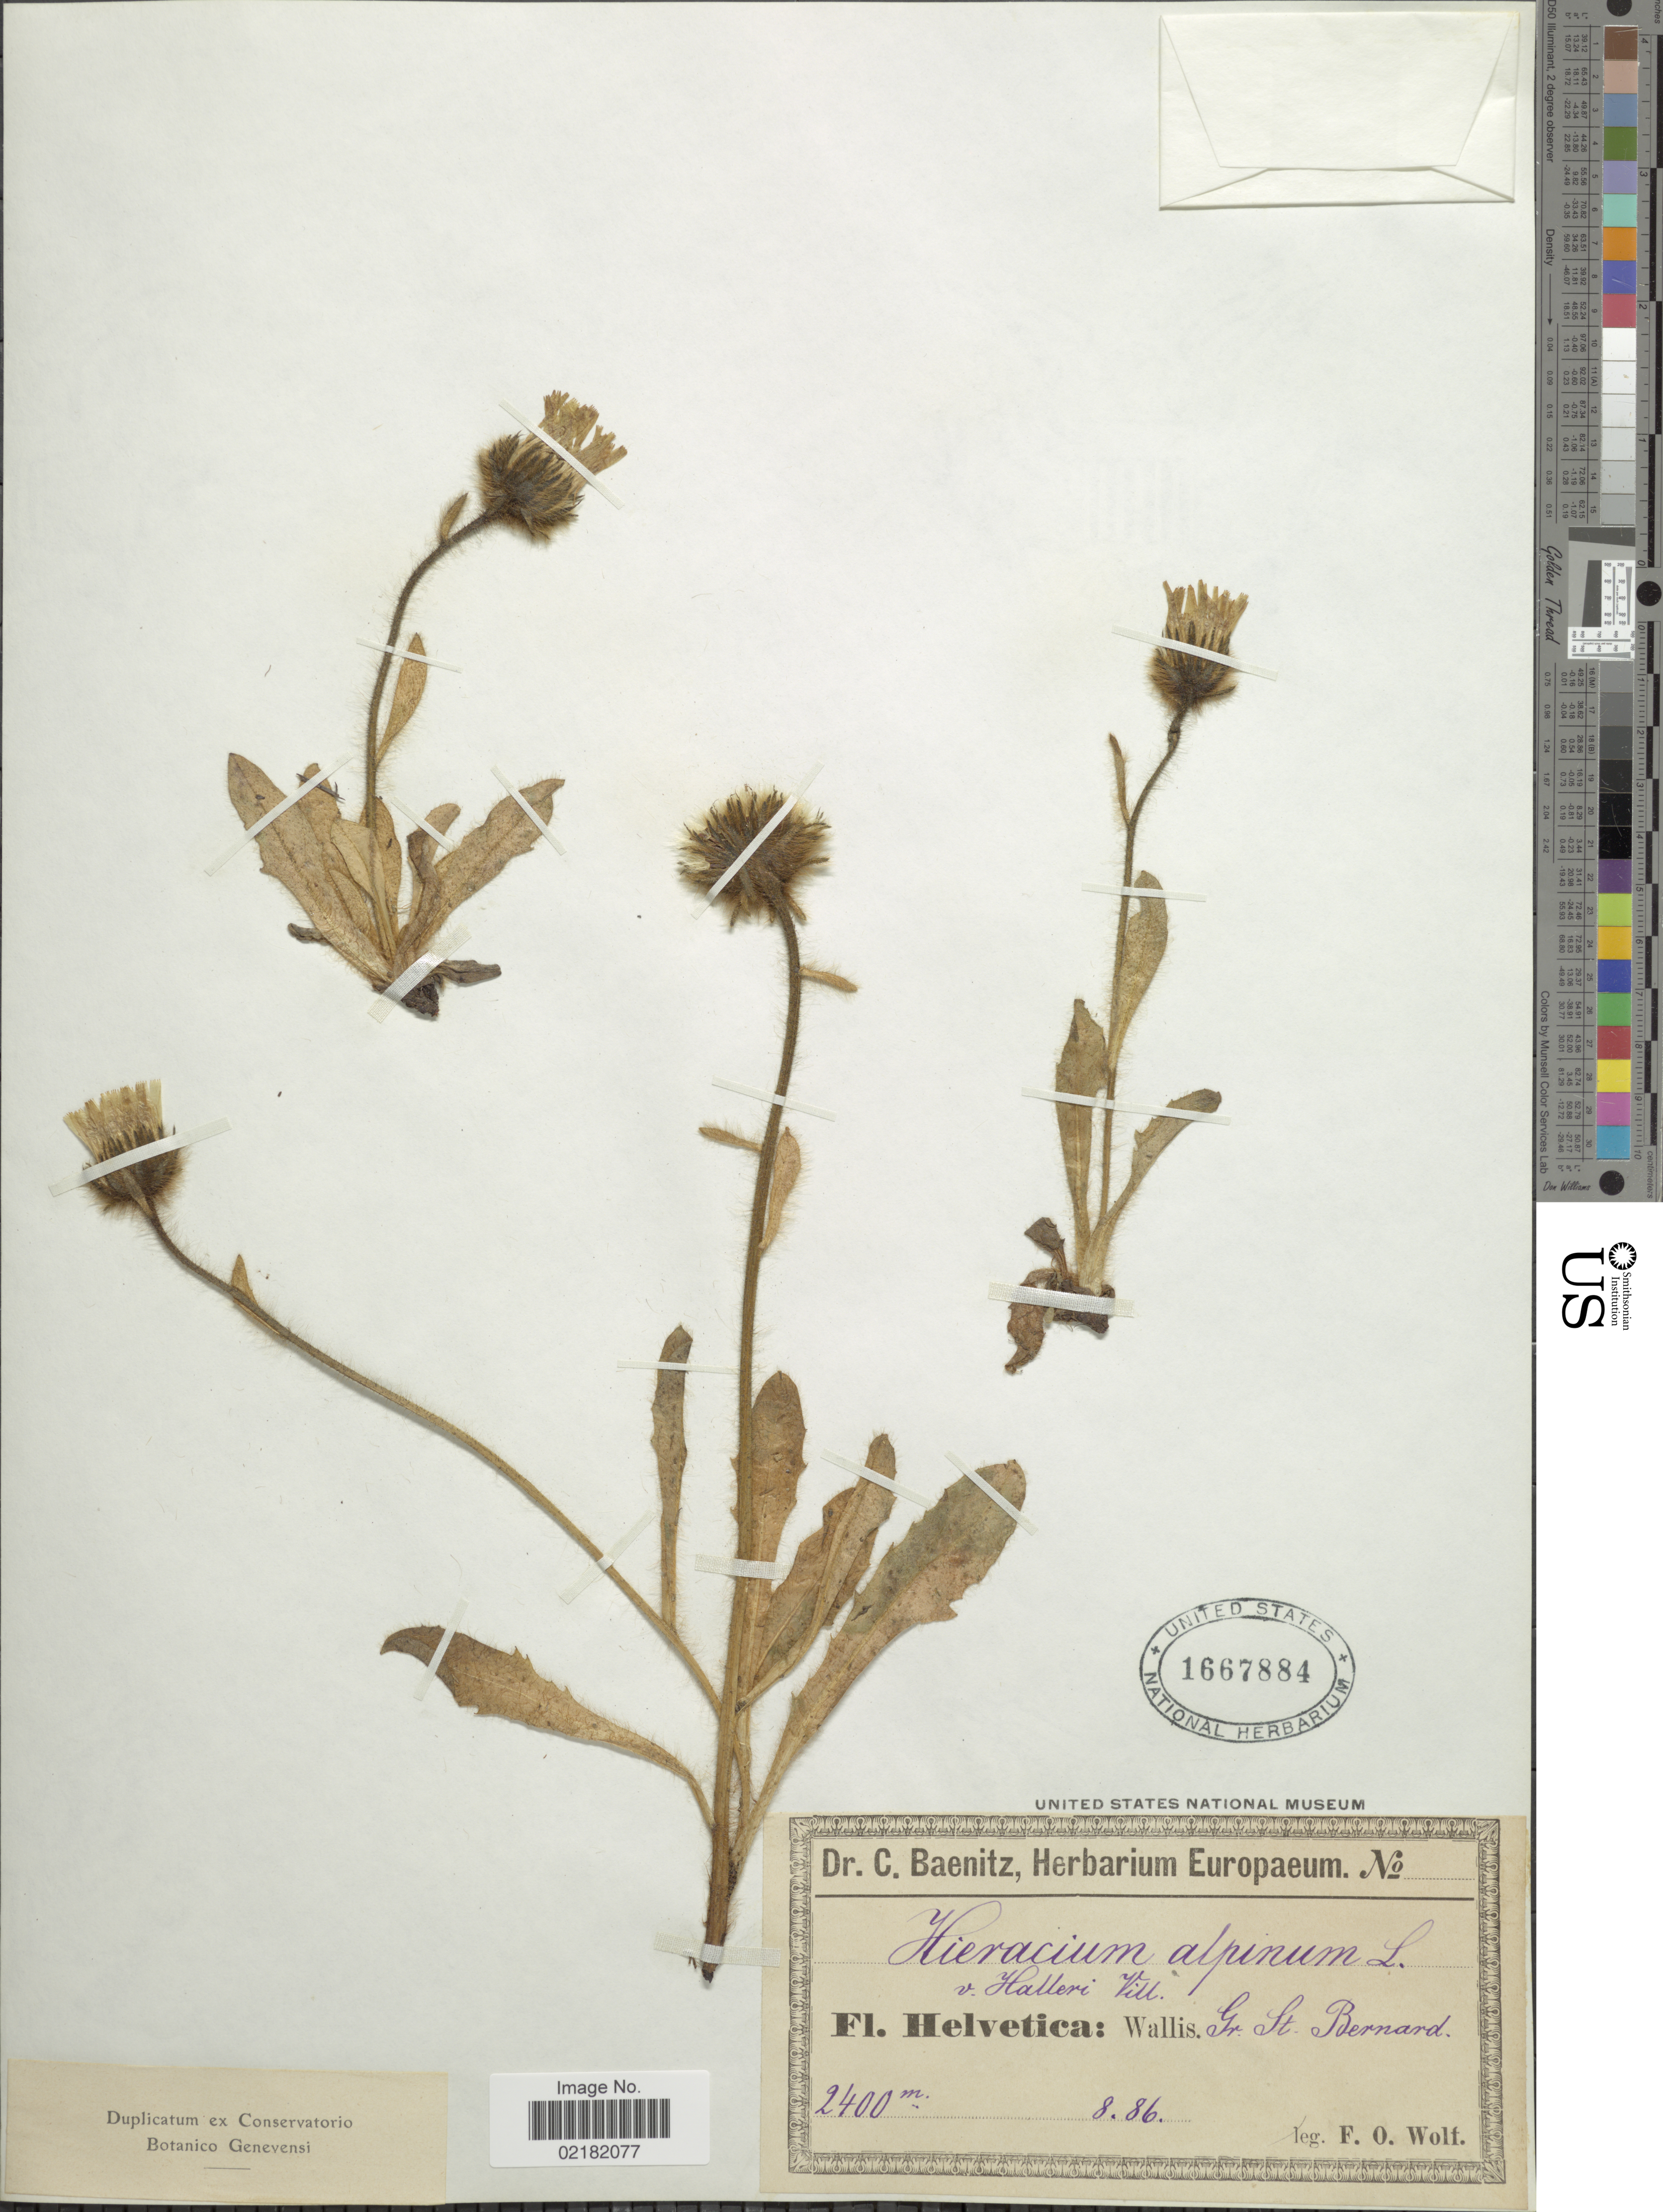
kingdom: Plantae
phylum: Tracheophyta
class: Magnoliopsida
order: Asterales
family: Asteraceae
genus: Hieracium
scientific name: Hieracium alpinum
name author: L.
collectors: F. Wolf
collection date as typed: Transcribed d/m/y: /8/86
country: Switzerland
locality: Fl. Helvetica: Wallis, Gr. St. Bernard.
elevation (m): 2400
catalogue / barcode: US 1667884